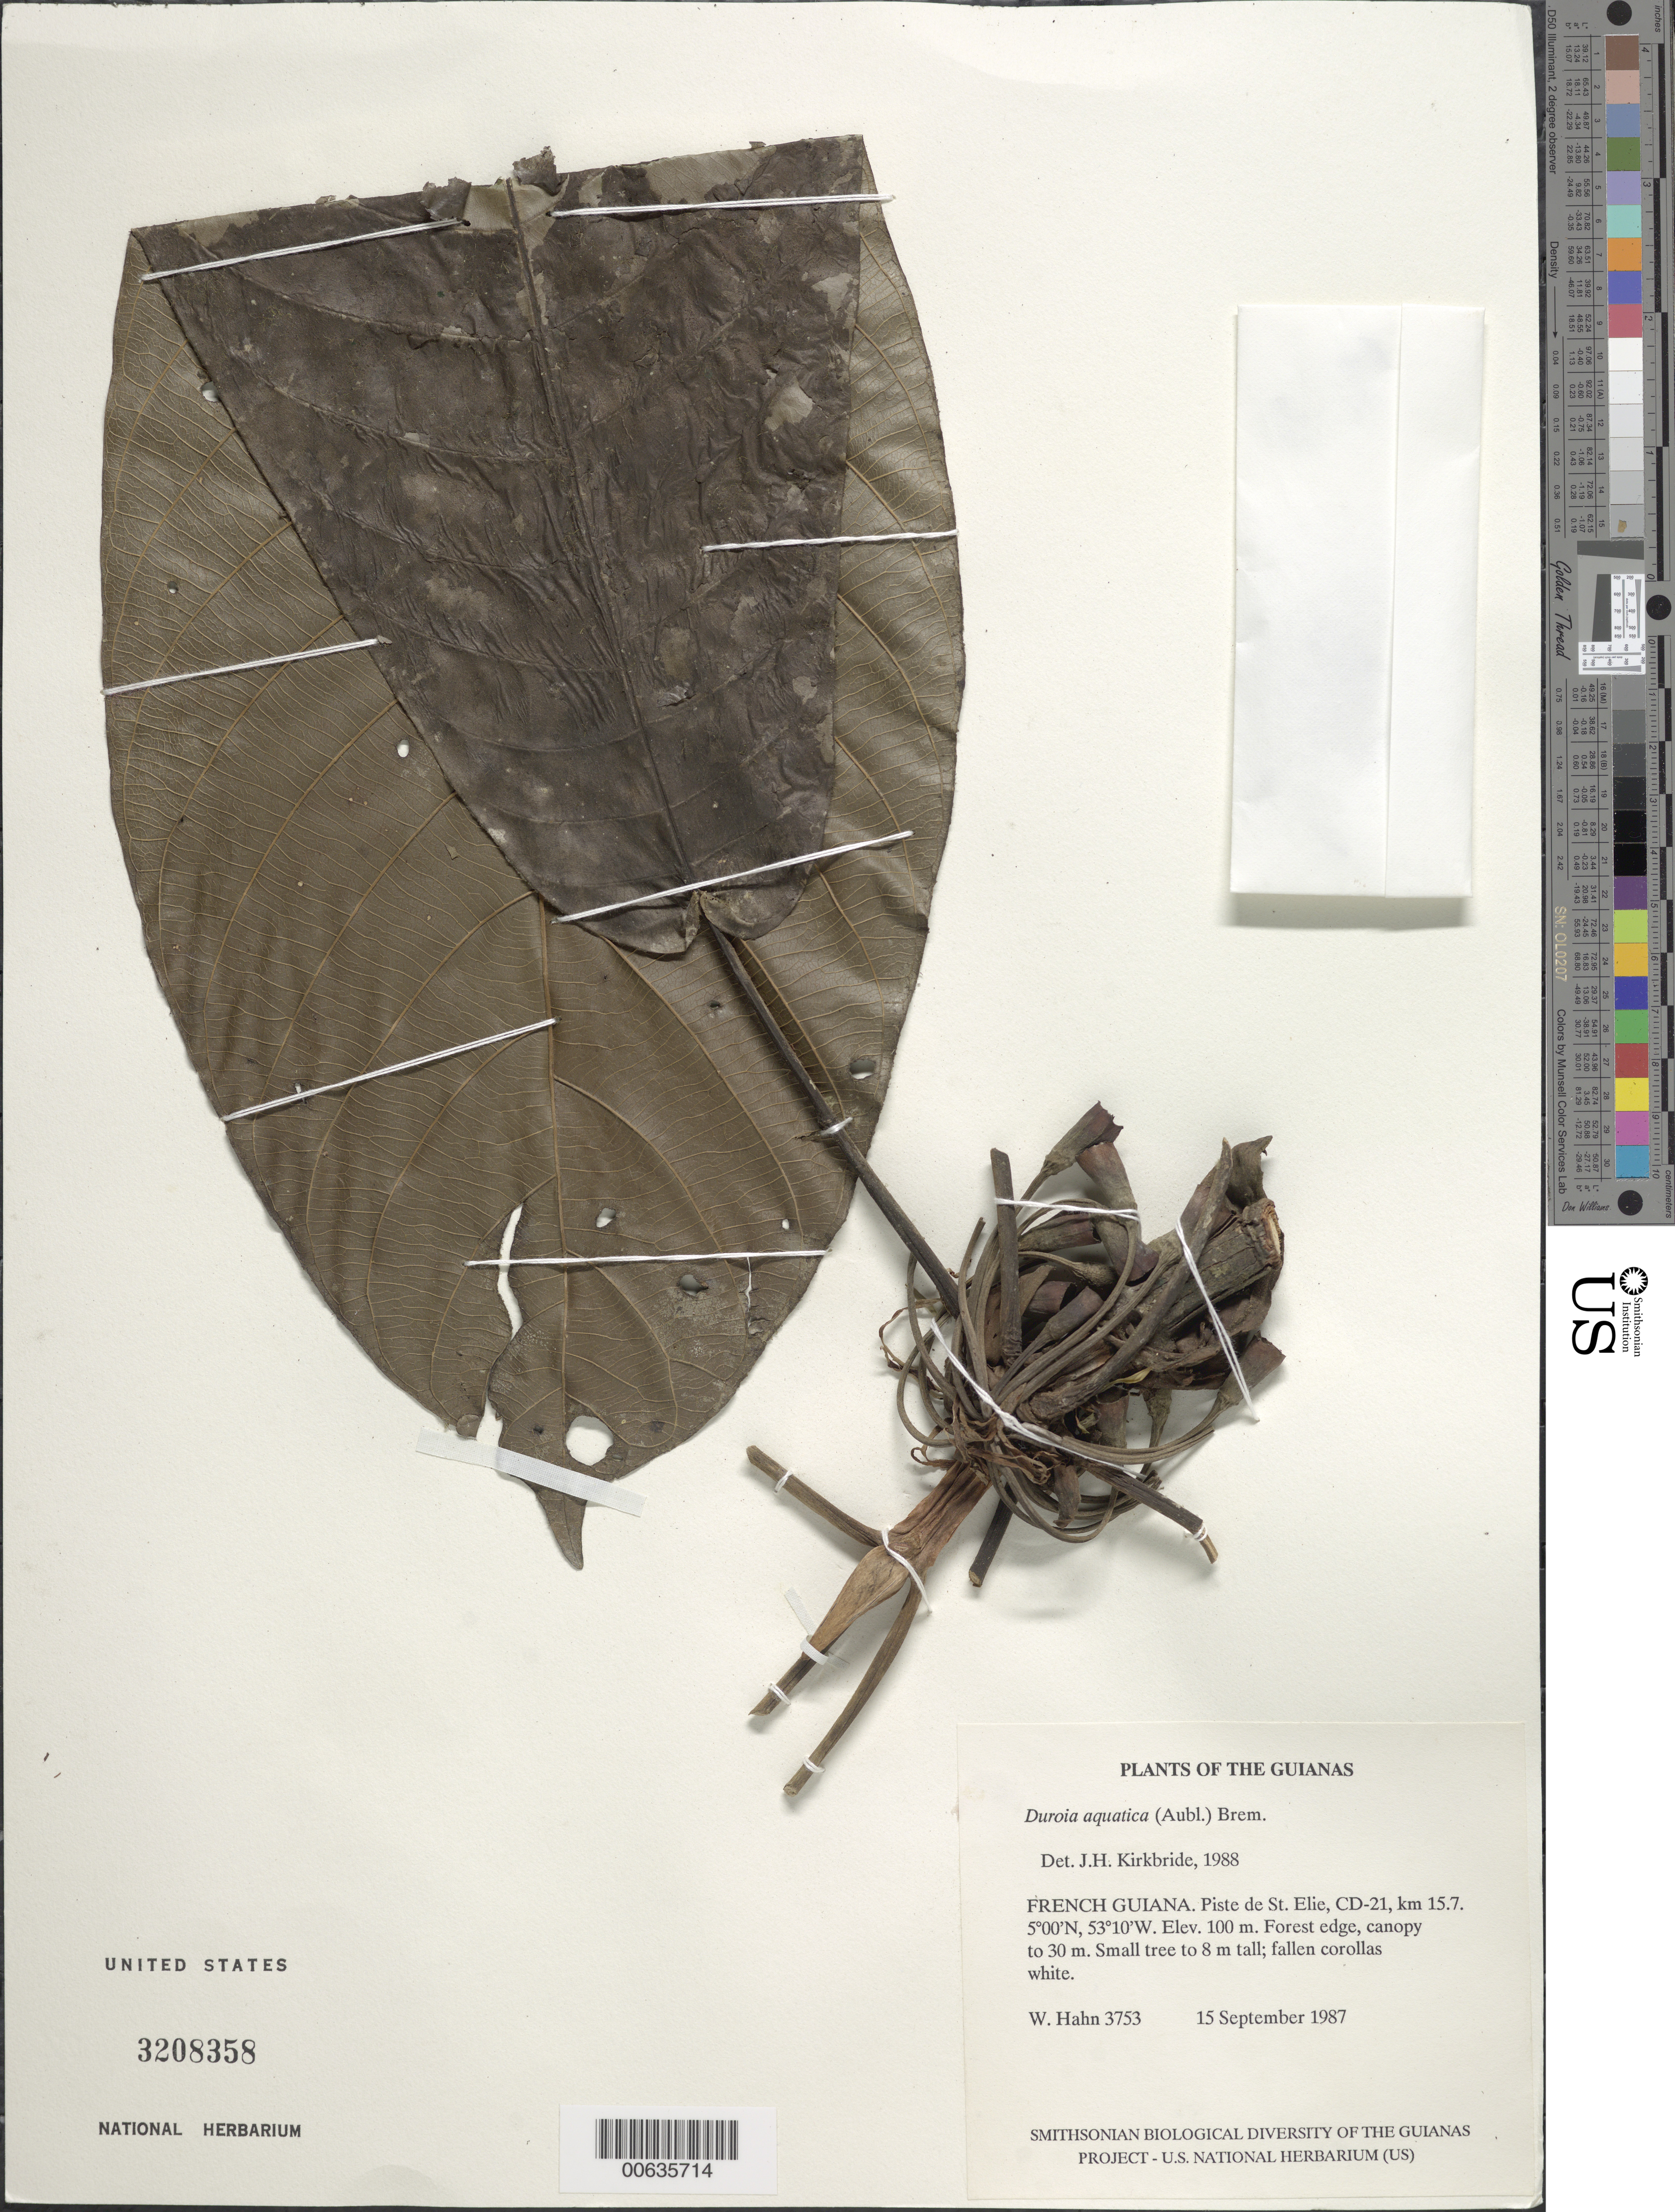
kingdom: Plantae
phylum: Tracheophyta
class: Magnoliopsida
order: Gentianales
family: Rubiaceae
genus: Duroia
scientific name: Duroia aquatica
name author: (Aubl.) Bremek.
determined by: Kirkbride, J. H.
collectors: W. Hahn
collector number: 3753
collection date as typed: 15 September 1987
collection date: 1987-09-15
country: French Guiana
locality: Piste de St. Elie, CD-21, km 15.7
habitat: Forest edge, canopy to 30 m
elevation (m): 100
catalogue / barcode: US 3208358